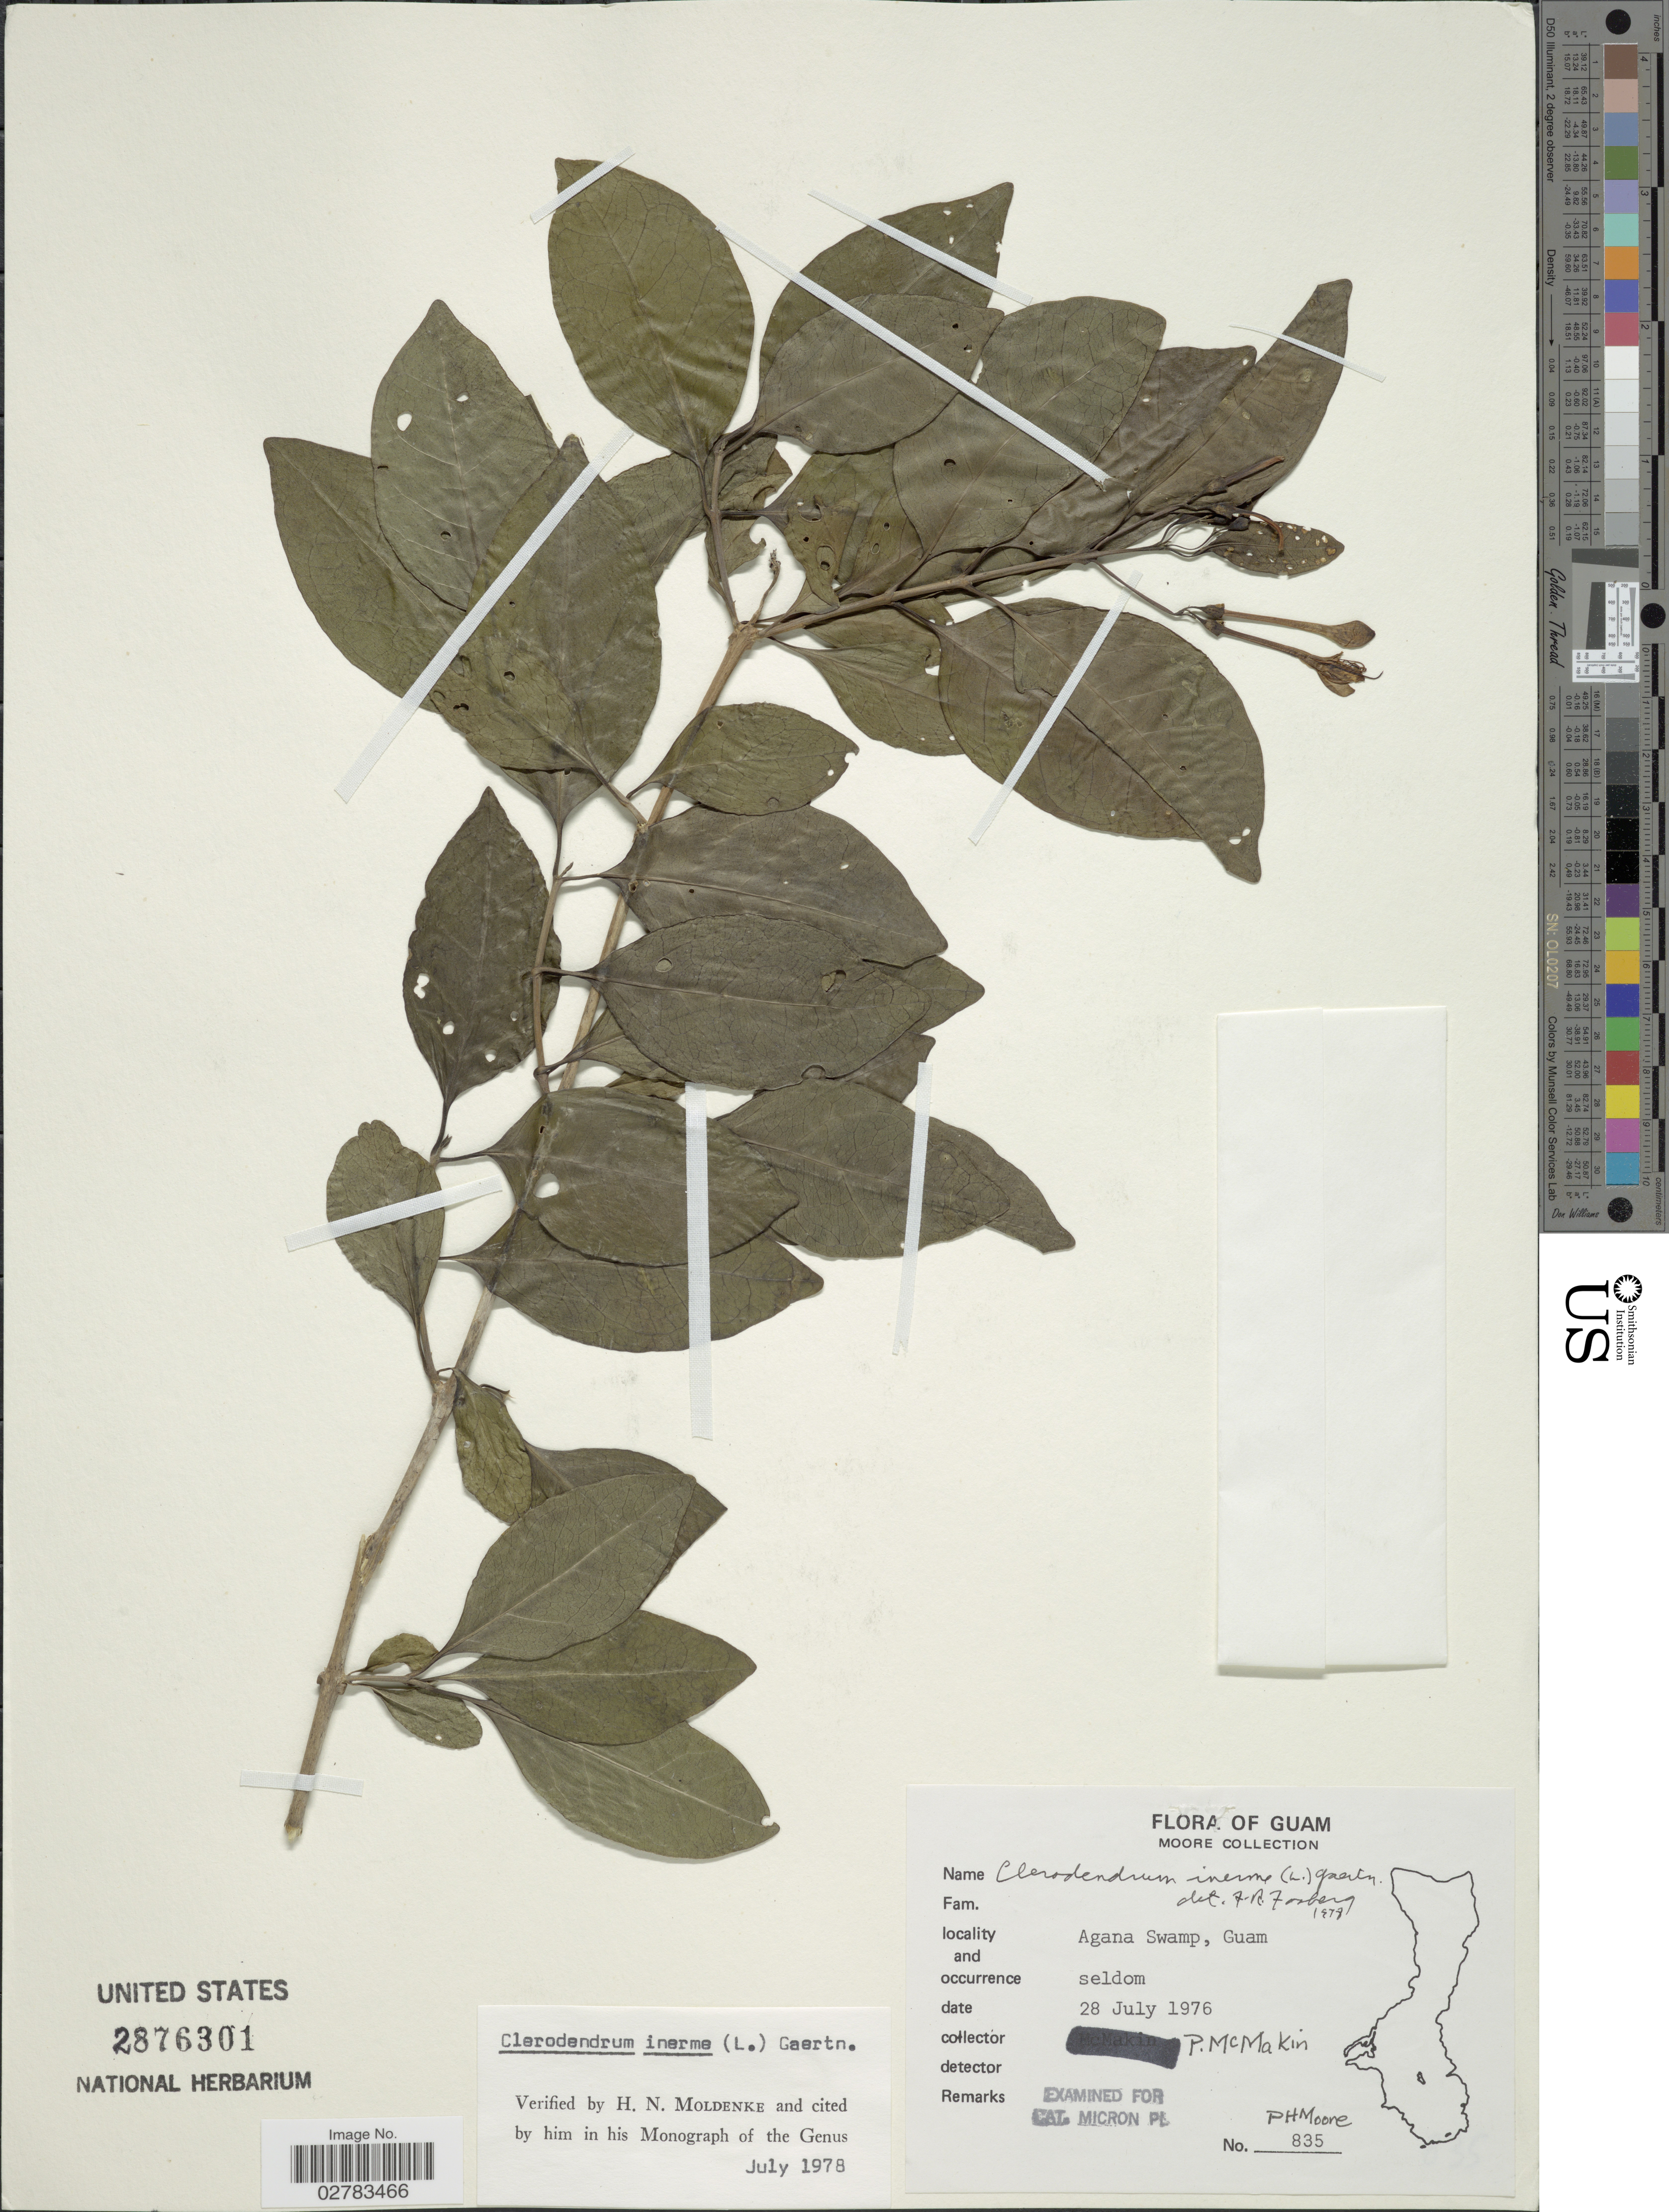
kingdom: Plantae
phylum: Tracheophyta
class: Magnoliopsida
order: Lamiales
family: Lamiaceae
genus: Clerodendrum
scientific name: Clerodendrum inerme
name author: (L.) Gaertn.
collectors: P. McMakin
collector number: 835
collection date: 1976-07-28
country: Guam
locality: Agana Swamp, Guam.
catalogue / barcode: US 2876301